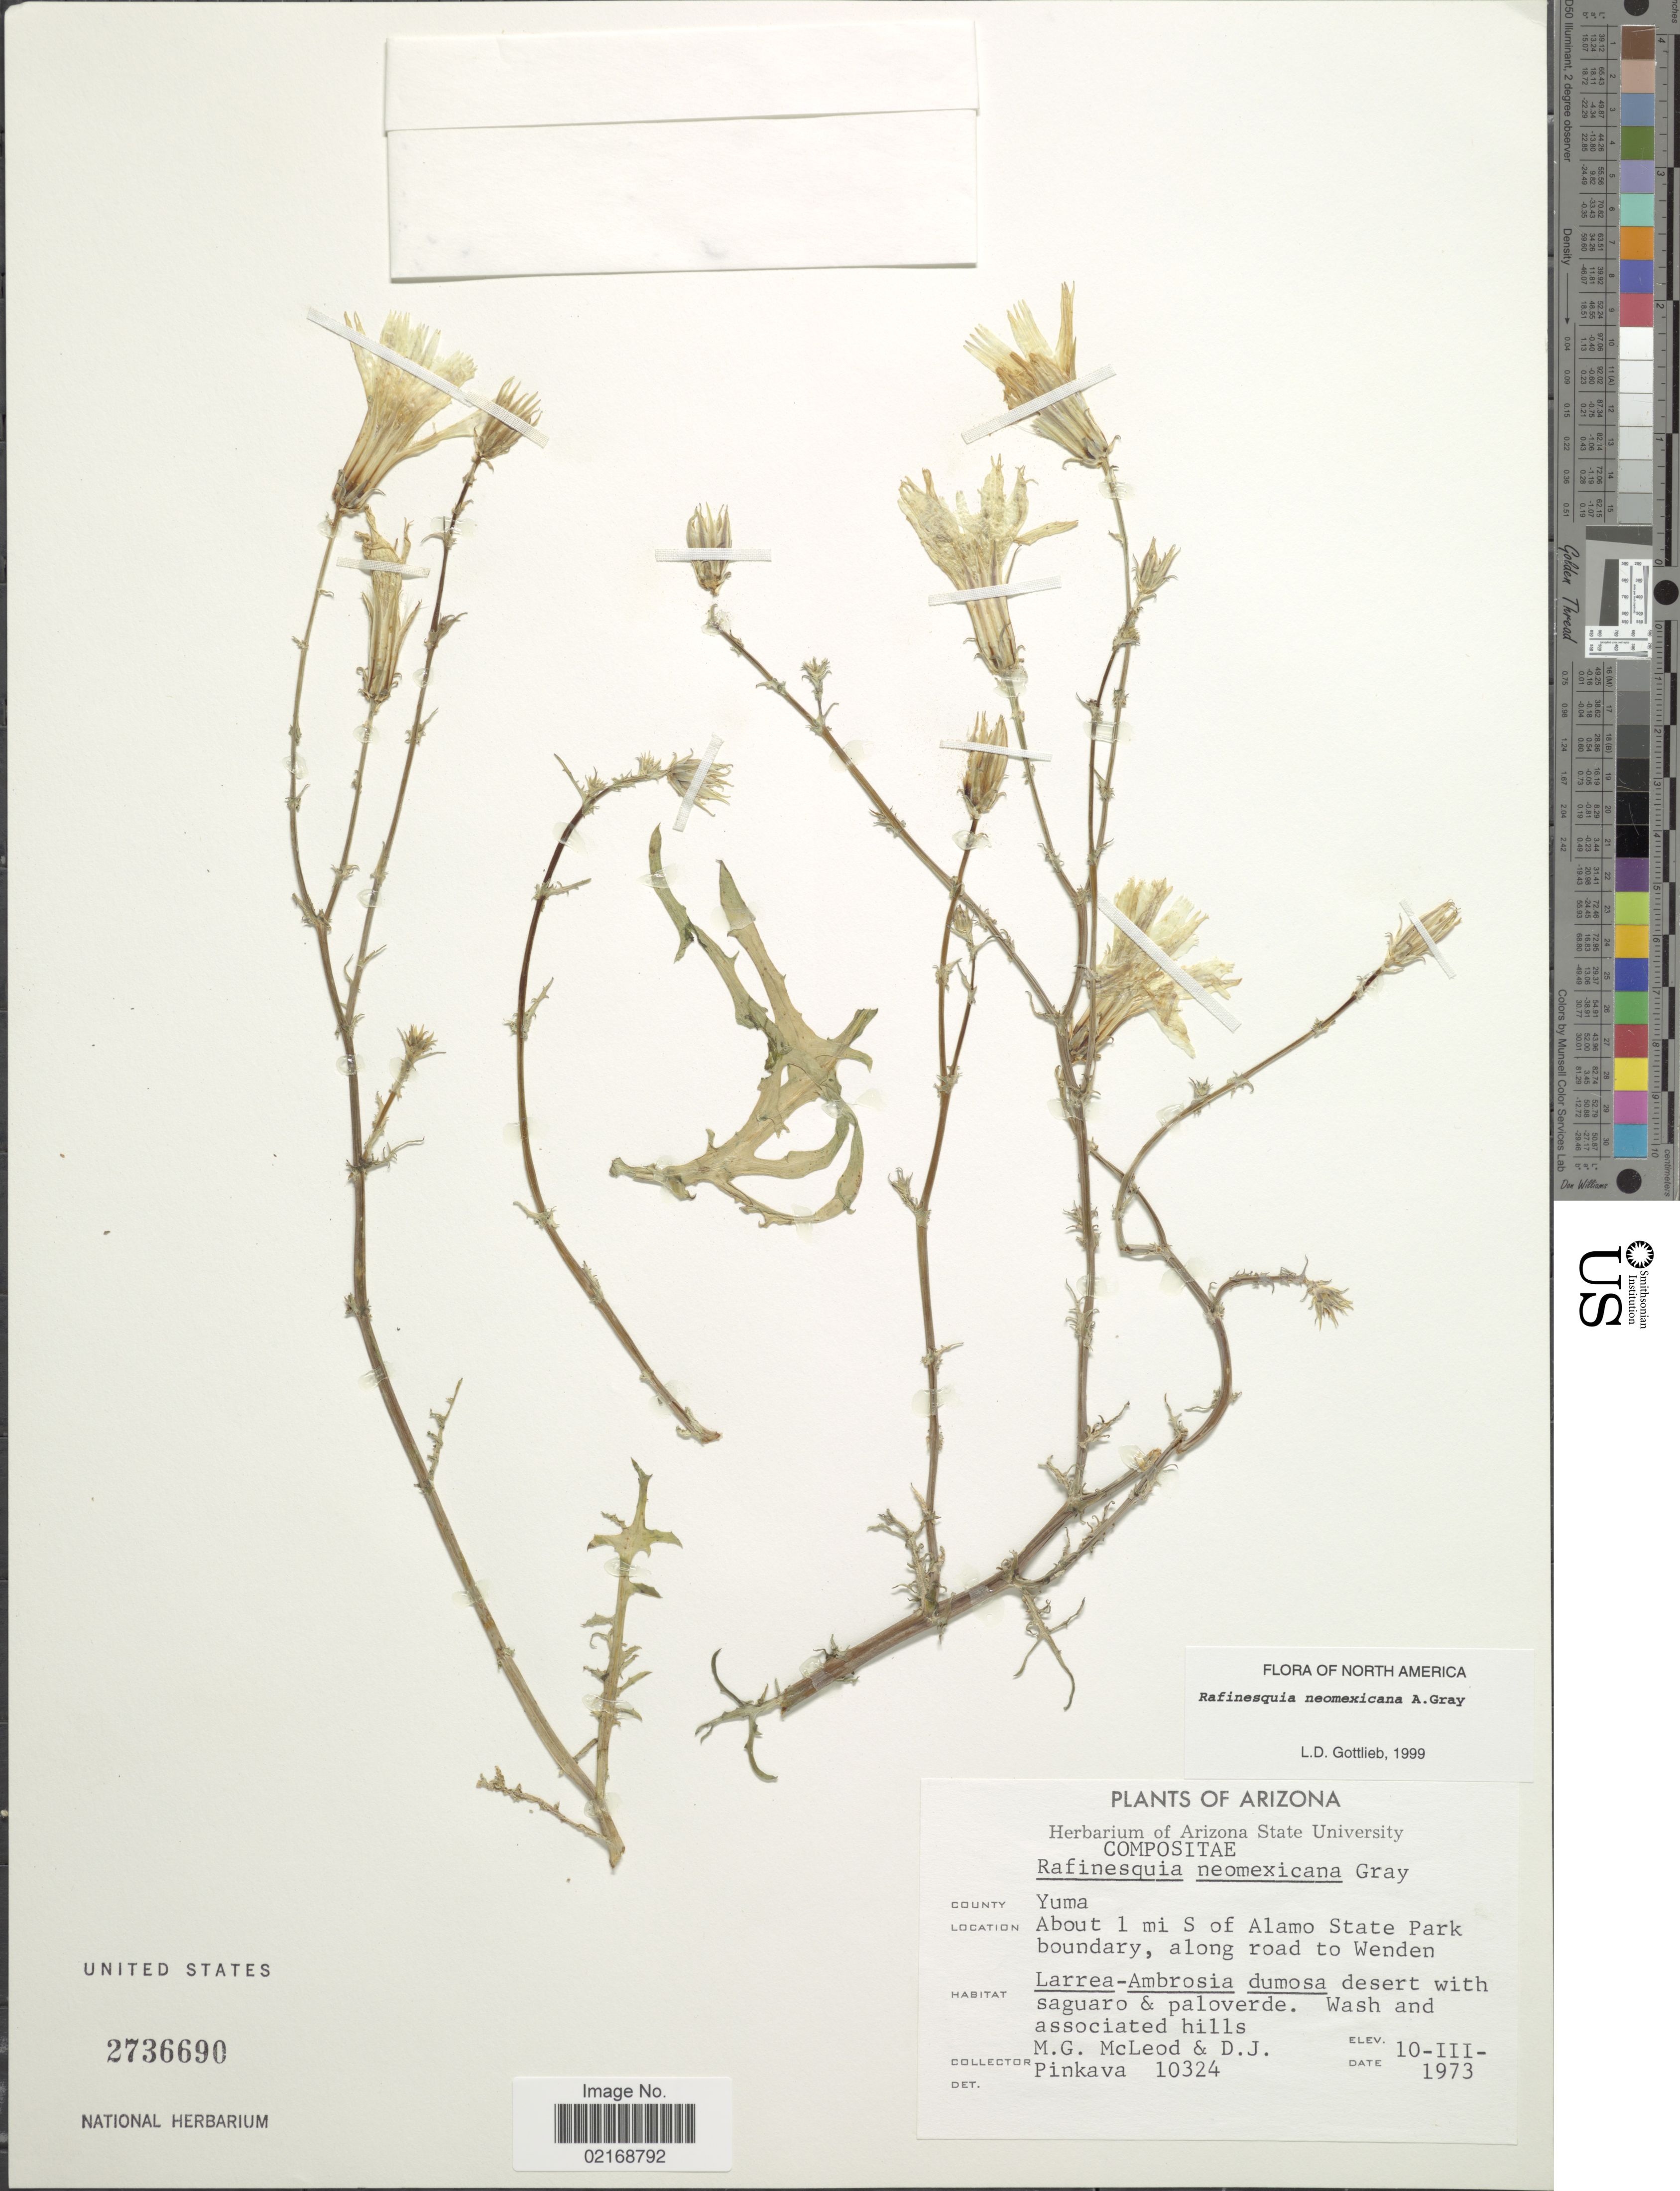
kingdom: Plantae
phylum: Tracheophyta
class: Magnoliopsida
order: Asterales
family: Asteraceae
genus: Rafinesquia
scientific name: Rafinesquia neomexicana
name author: A. Gray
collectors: M. McLeod & D. J. Pinkava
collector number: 10324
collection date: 1973-03-10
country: United States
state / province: Arizona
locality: County Yuma. About 1 mi S of Alamo State Park boundary, along road to Wenden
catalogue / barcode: US 2736690